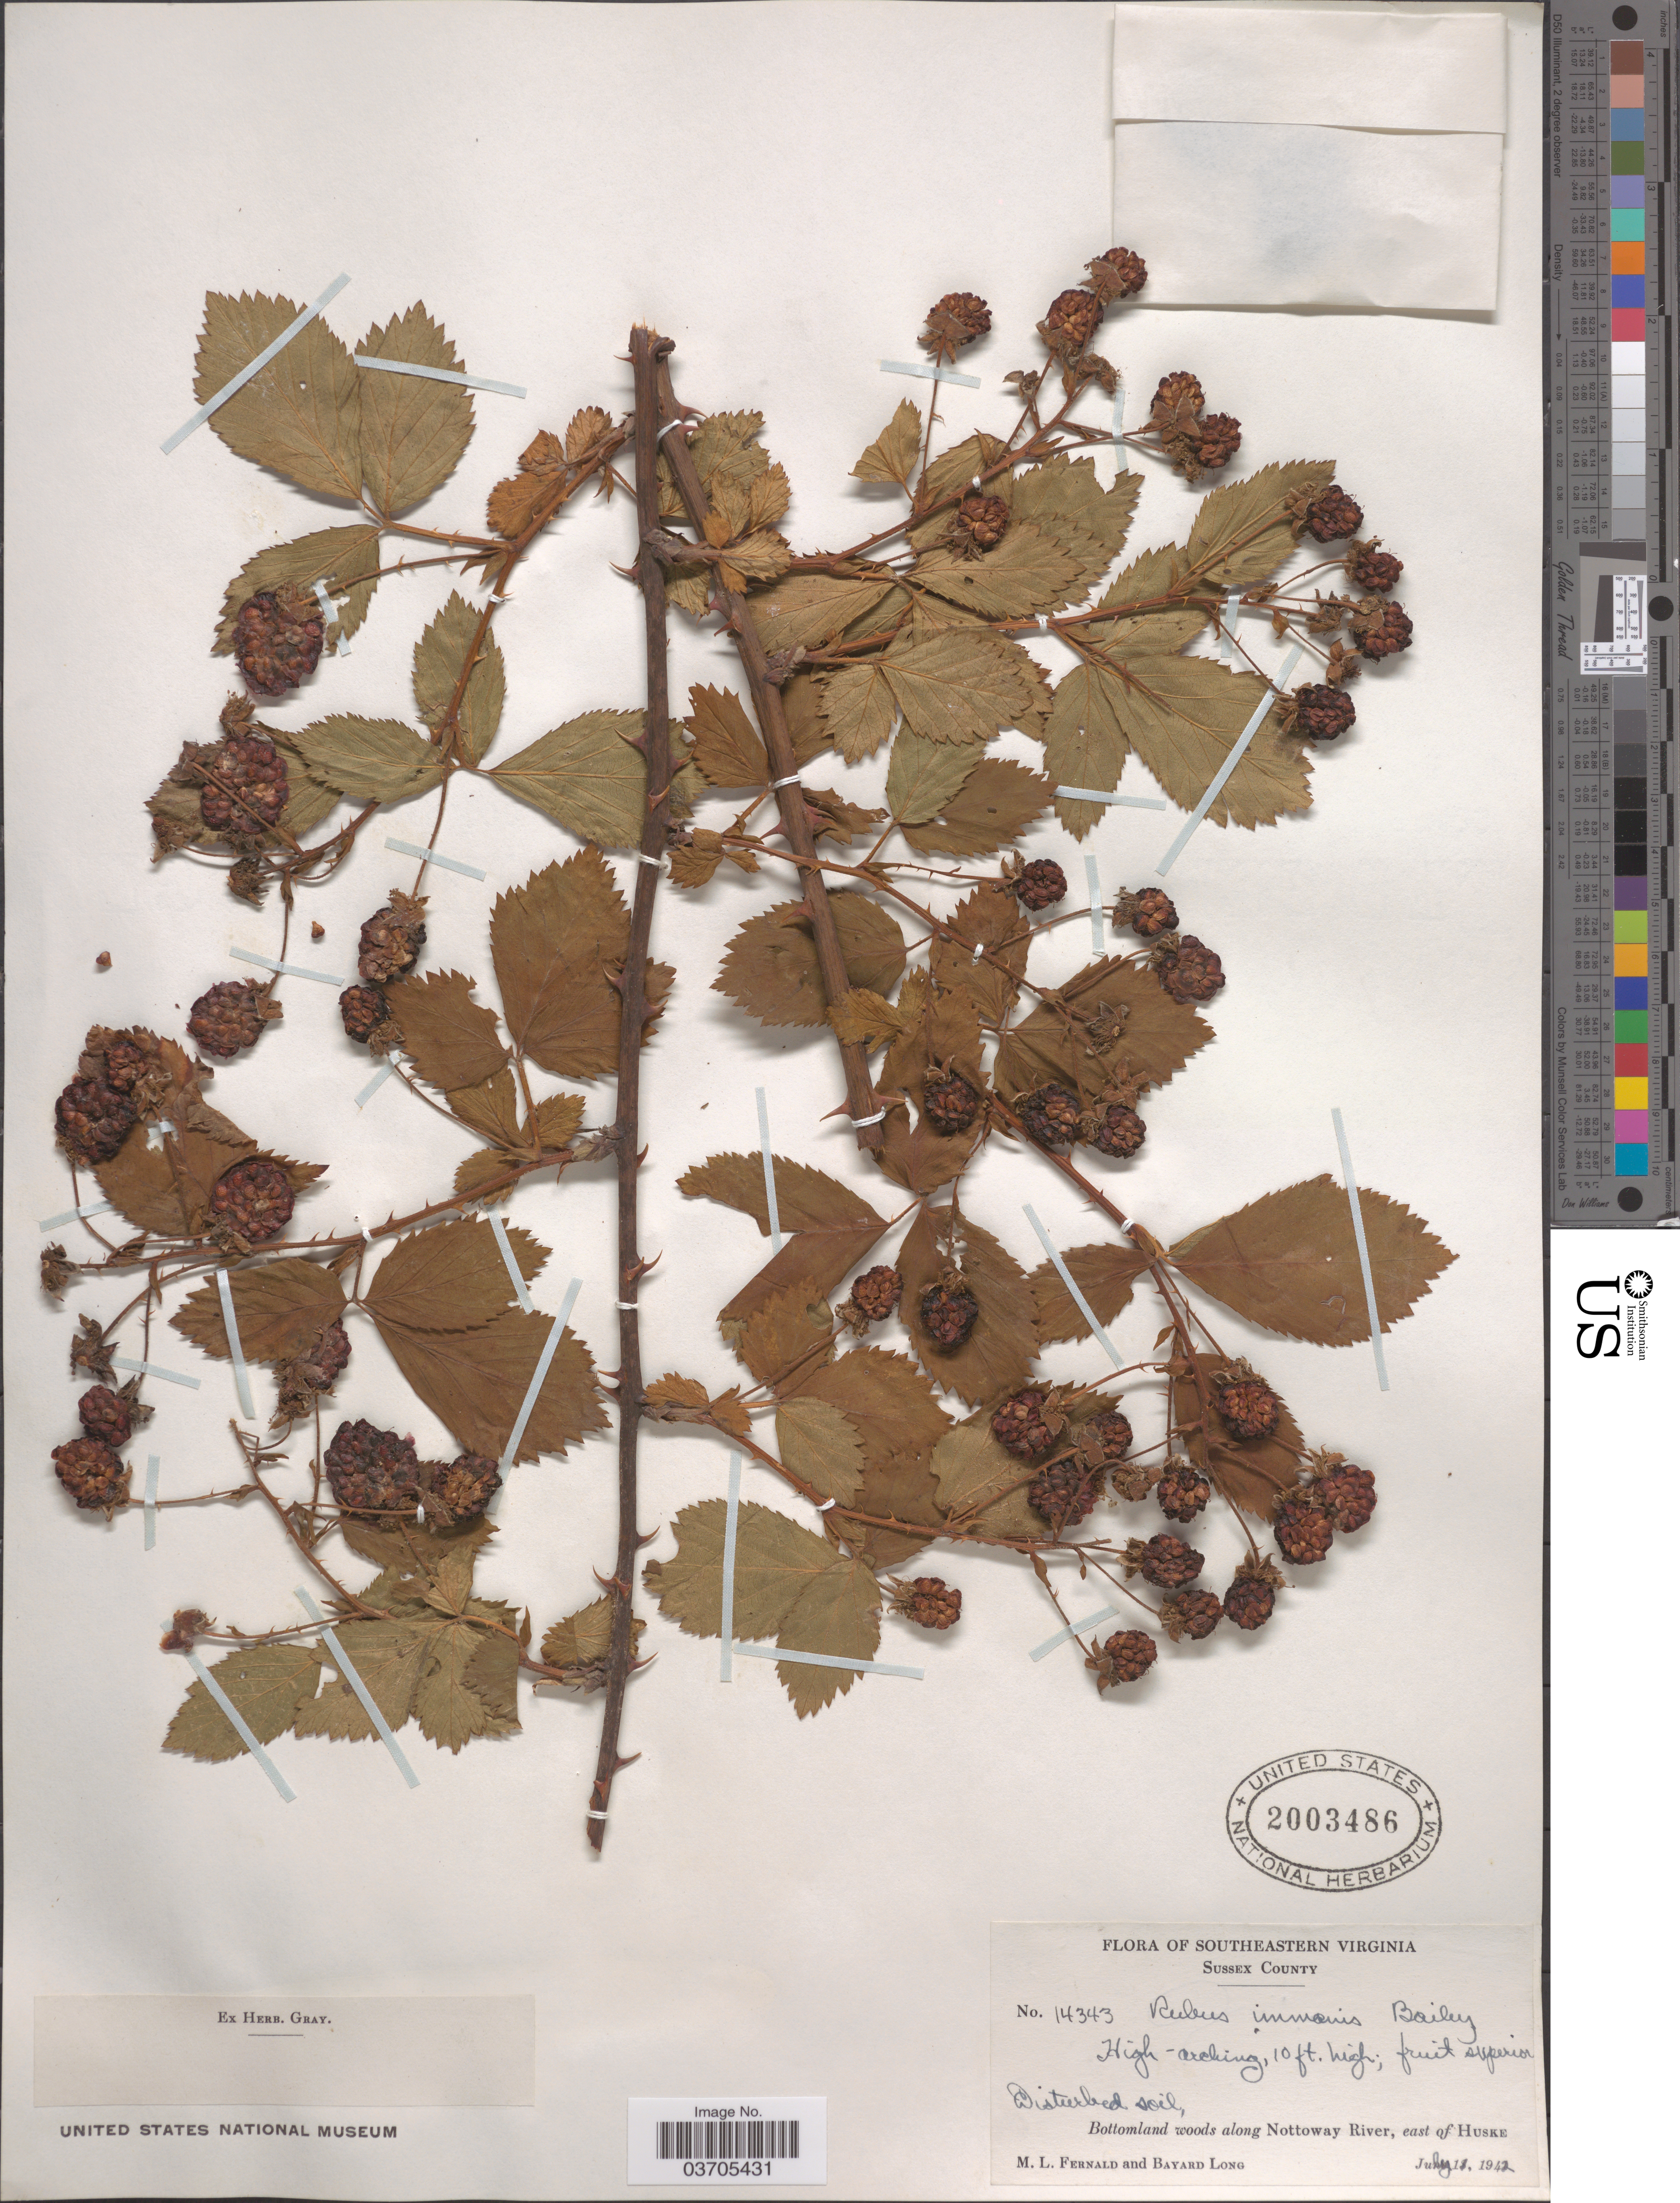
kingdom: Plantae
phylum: Tracheophyta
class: Magnoliopsida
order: Rosales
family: Rosaceae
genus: Rubus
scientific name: Rubus immanis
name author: Ashe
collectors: M. L. Fernald & B. Long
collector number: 14343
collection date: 1942-07-11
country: United States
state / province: Virginia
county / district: Sussex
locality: Southeastern Virginia. Sussex County. Along Nottoway River, east of Huske.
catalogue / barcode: US 2003486